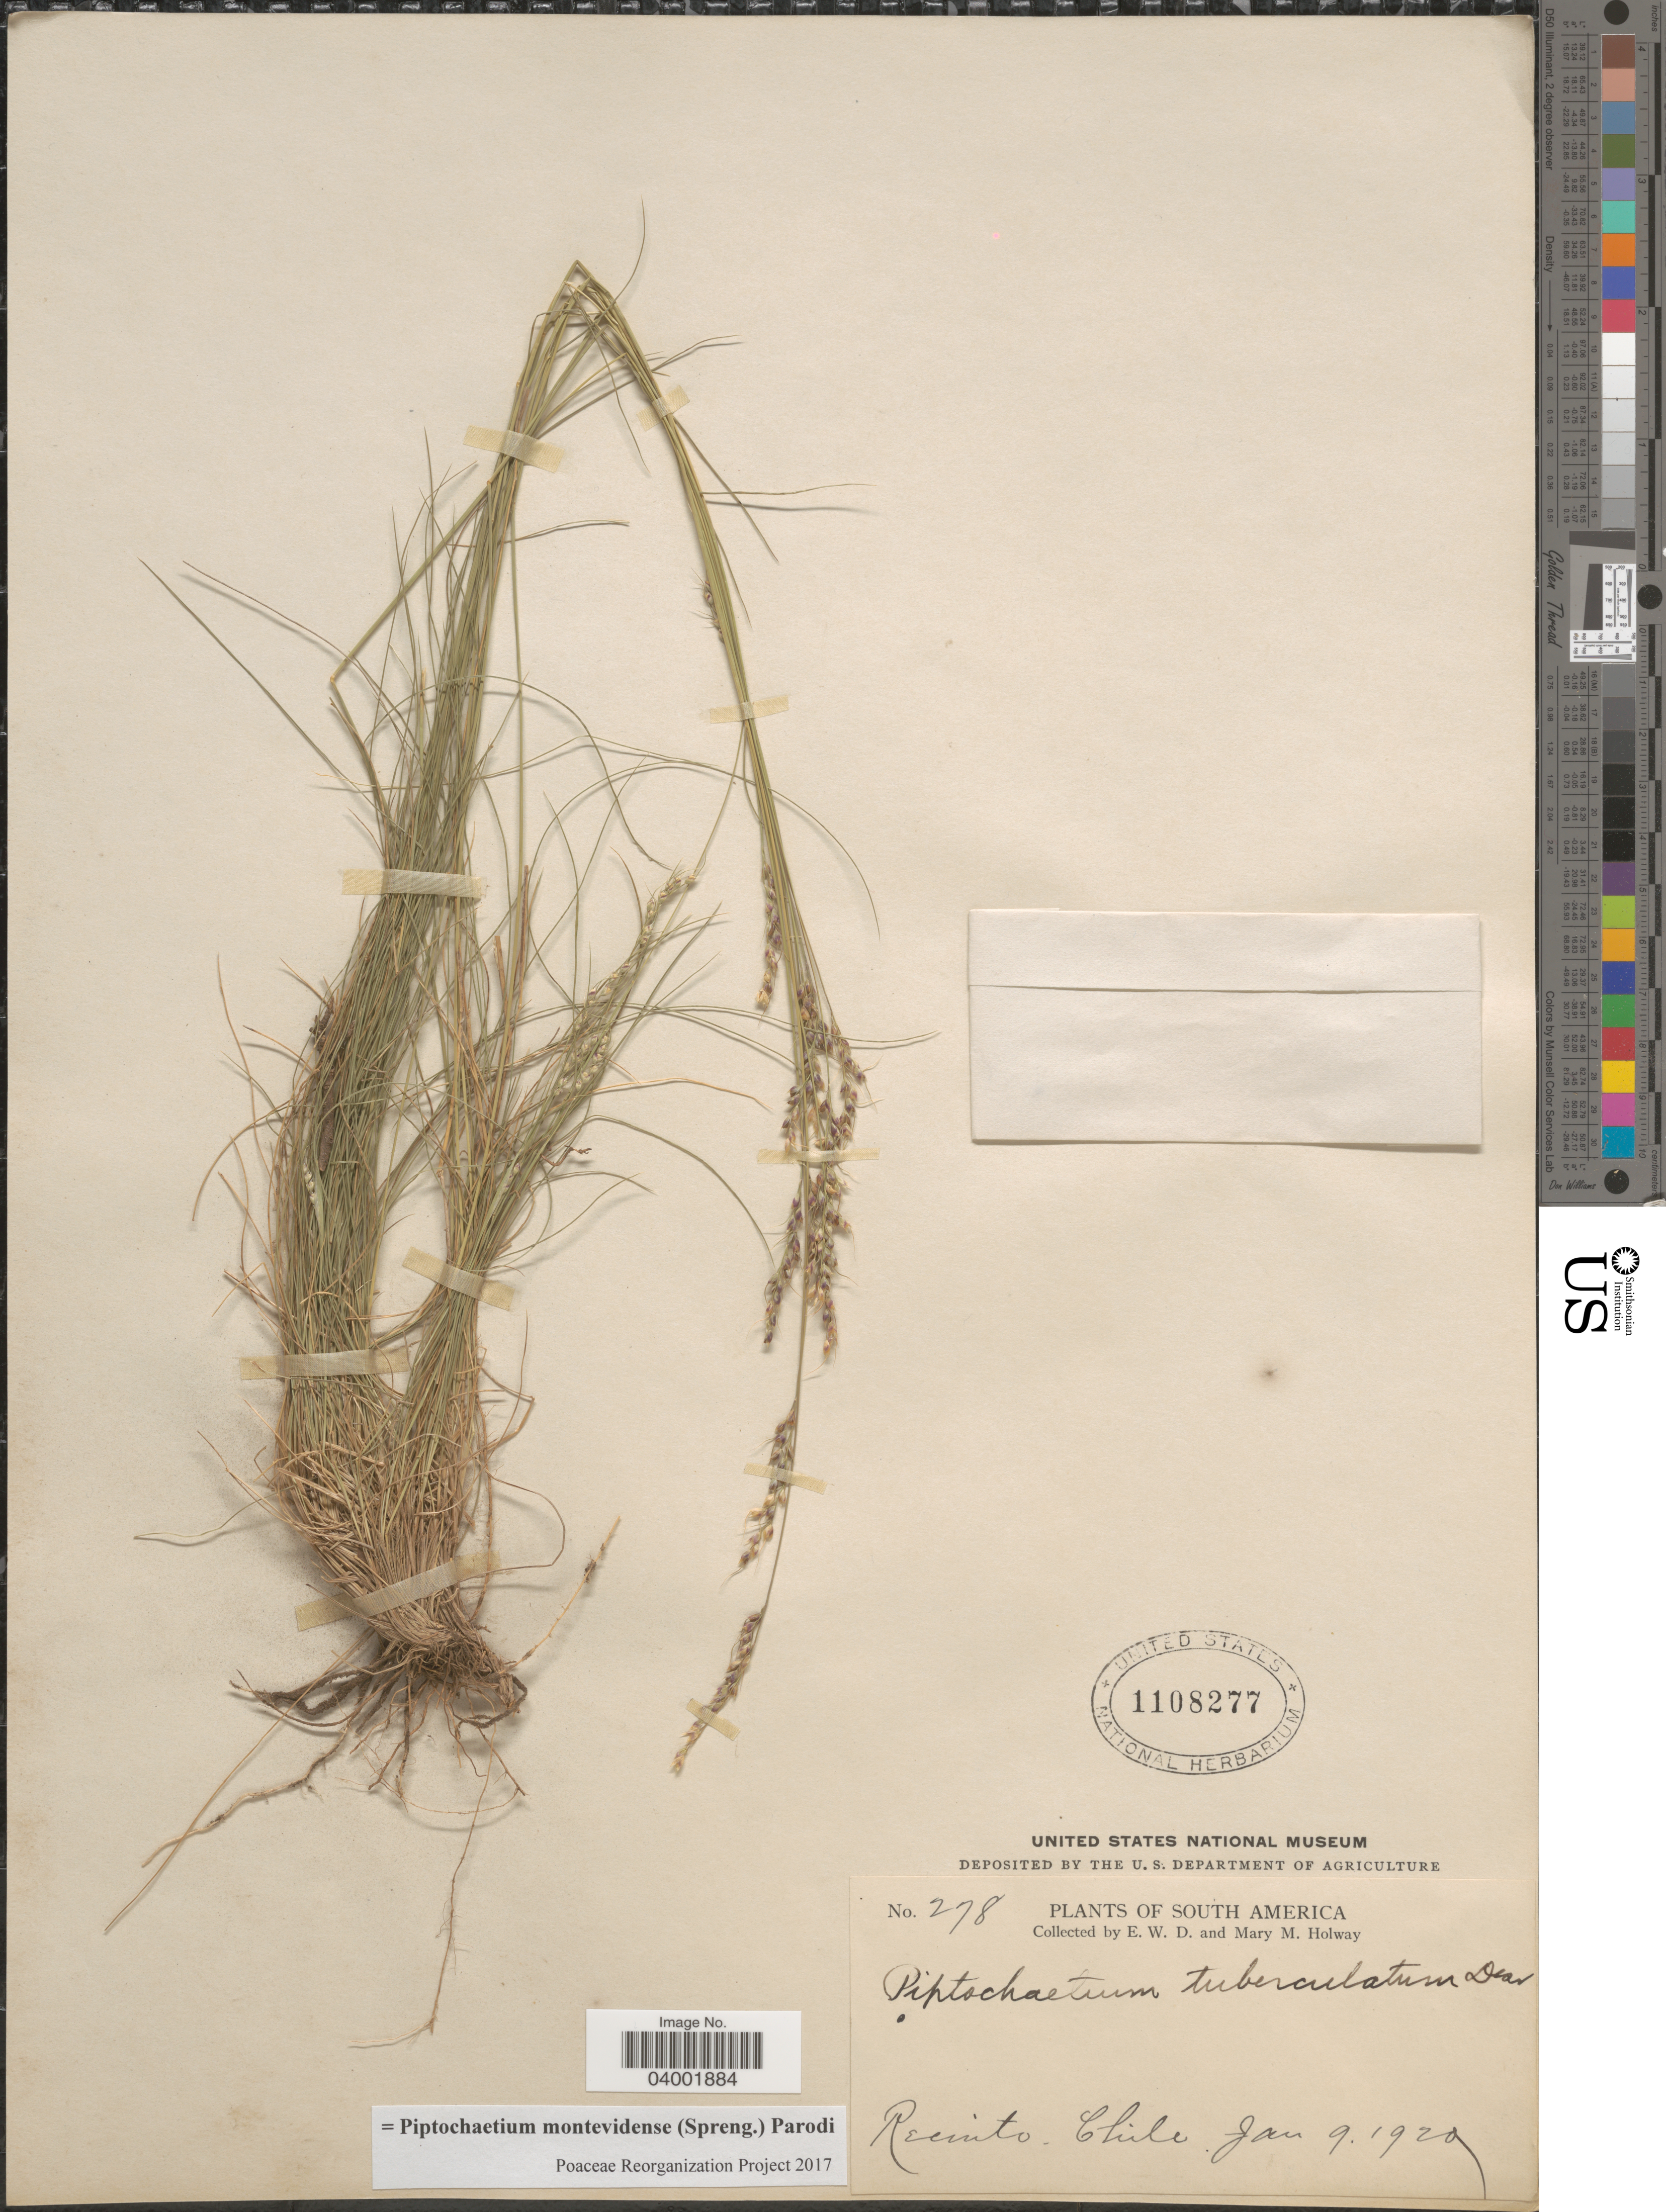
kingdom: Plantae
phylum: Tracheophyta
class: Liliopsida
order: Poales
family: Poaceae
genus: Piptochaetium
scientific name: Piptochaetium montevidense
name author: (Spreng.) Parodi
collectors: E. W. D. Holway & M. M. Holway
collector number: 278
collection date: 1920-01-09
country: Chile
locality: Recinto.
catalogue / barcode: US 1108277